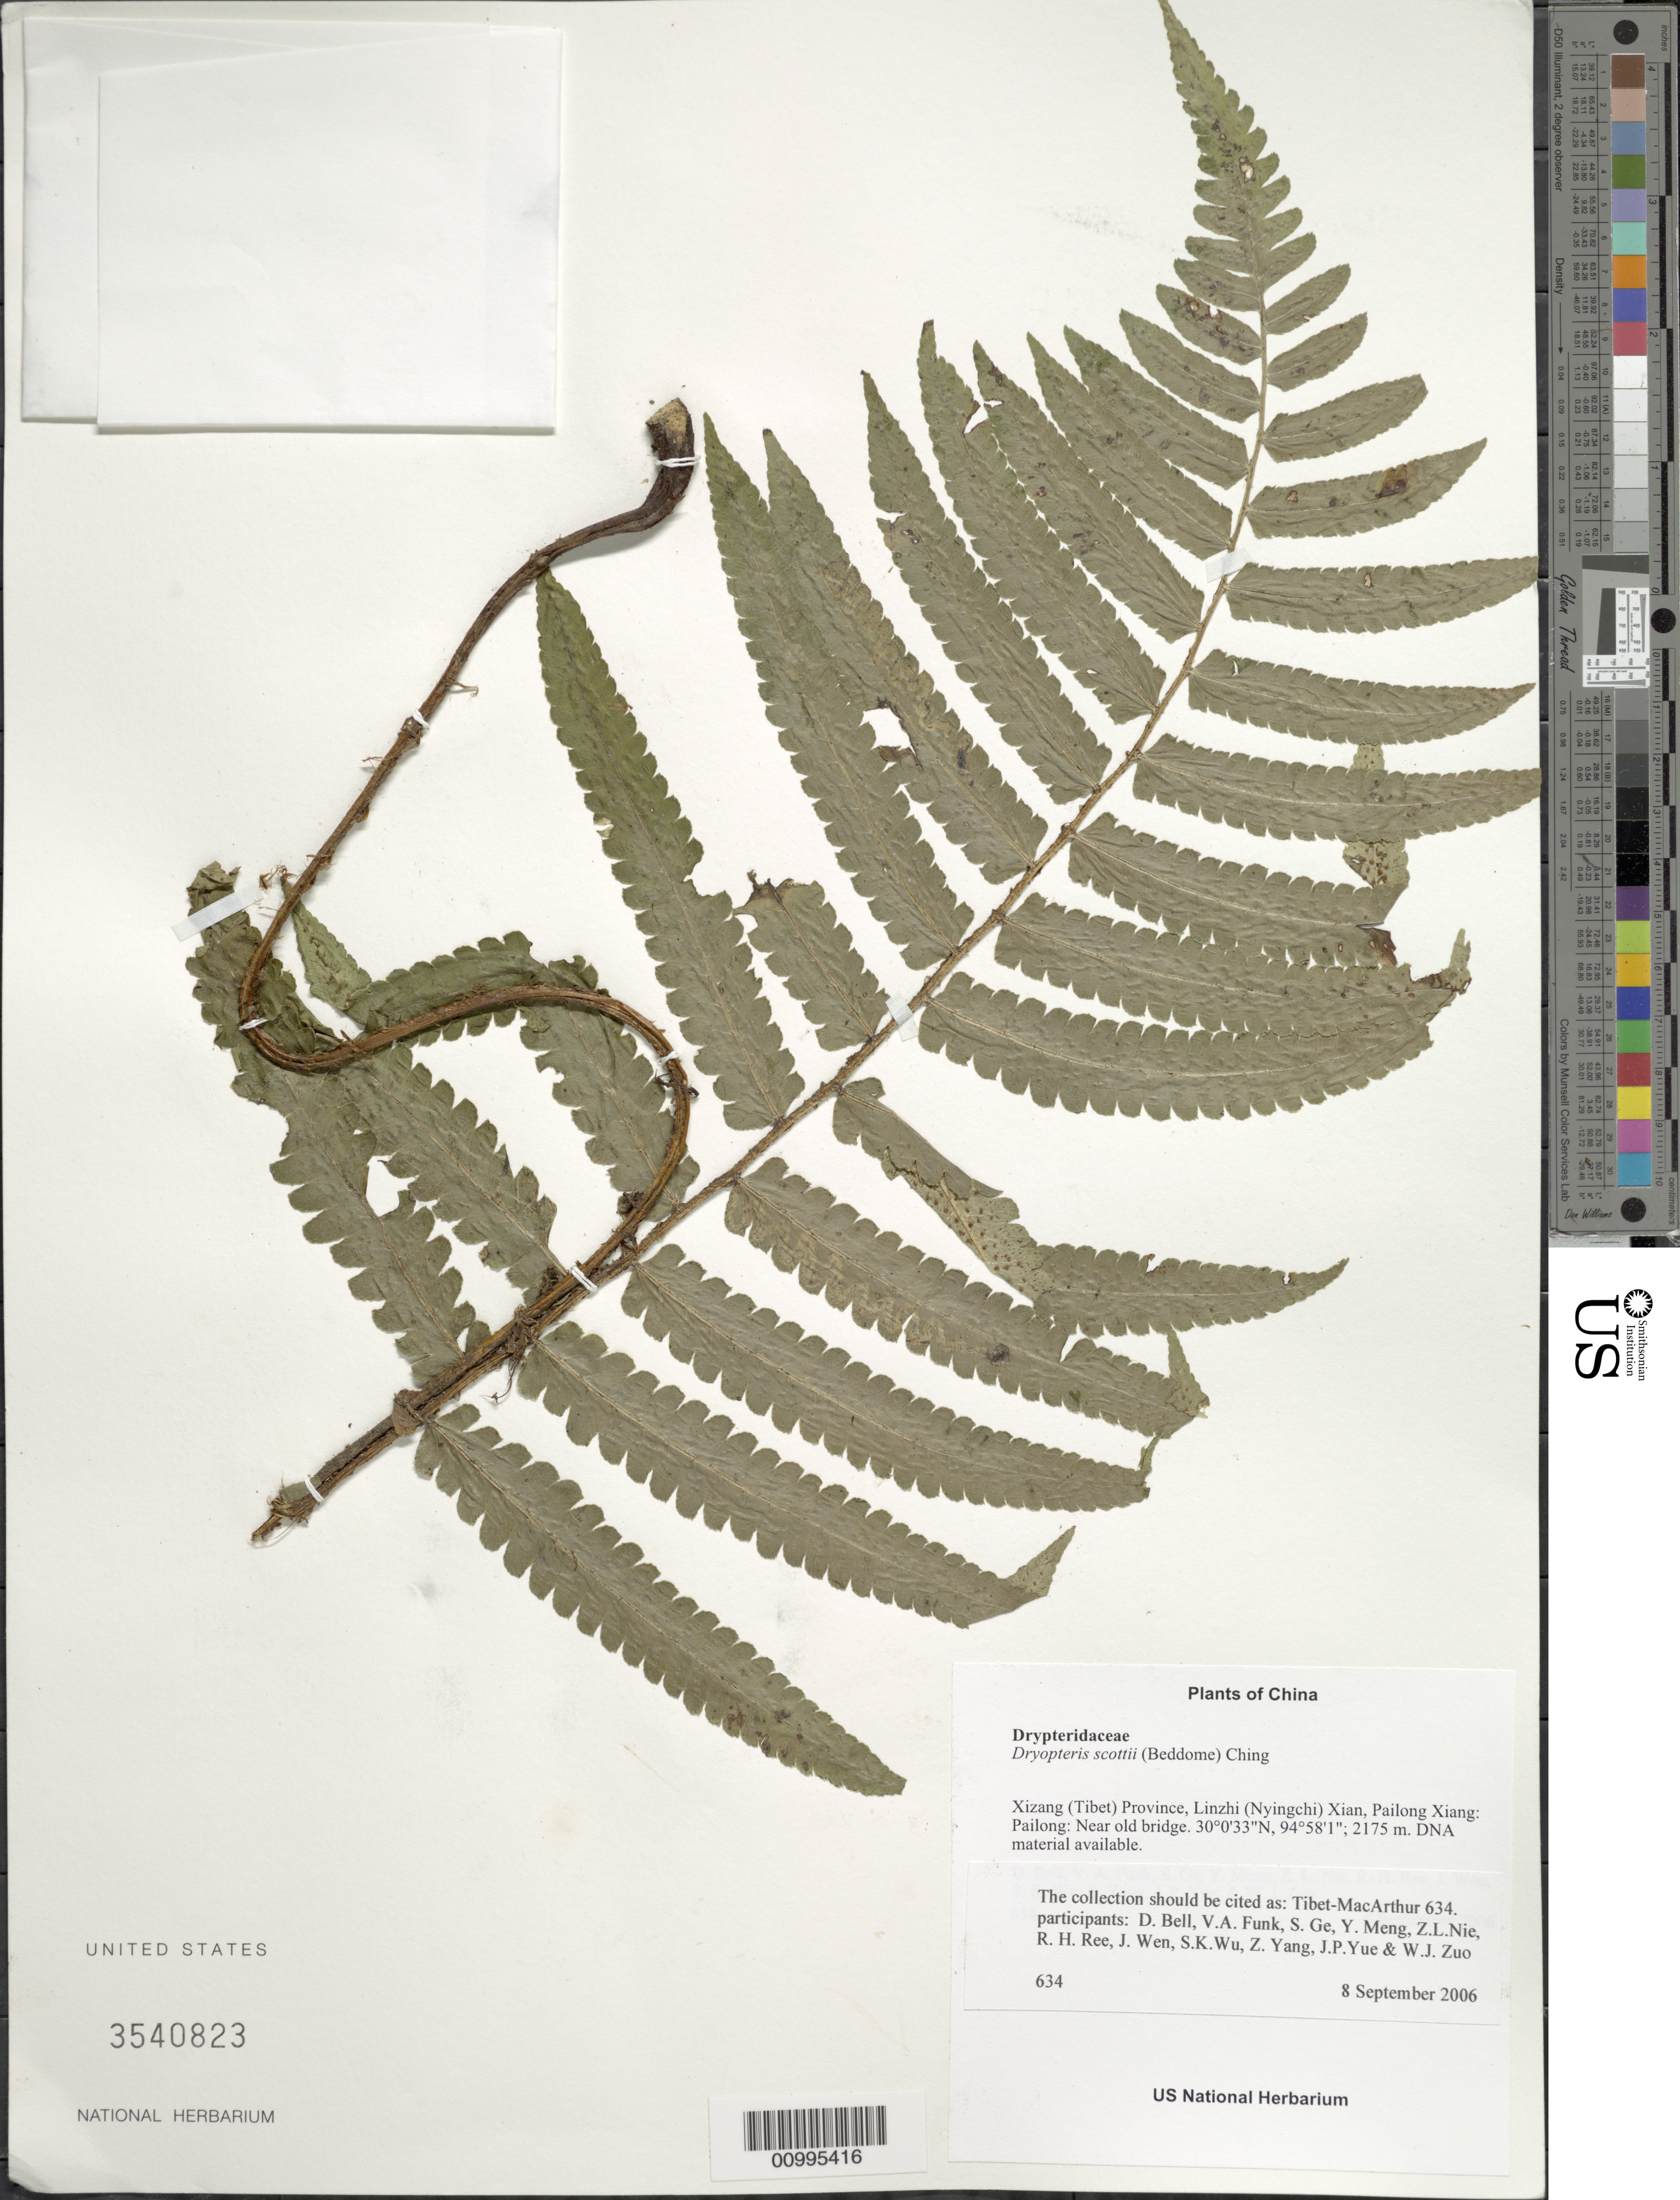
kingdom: Plantae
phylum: Tracheophyta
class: Polypodiopsida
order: Polypodiales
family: Dryopteridaceae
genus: Dryopteris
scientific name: Dryopteris sp.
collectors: Tibet-MacArthur, D. A. Bell, V. Funk, S. Ge, Y. Meng, Z. Nie, R. Ree, J. Wen, S. K. Wu, Z. Yang, J. Yue & W. Zuo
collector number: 634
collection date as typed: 08 Sep 2006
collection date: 2006-09-08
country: China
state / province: Xizang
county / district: Linzhi (Nyingchi) Xian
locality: Pailong Xiang: Pailong. Near old bridge.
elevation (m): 2175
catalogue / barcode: US 3540823